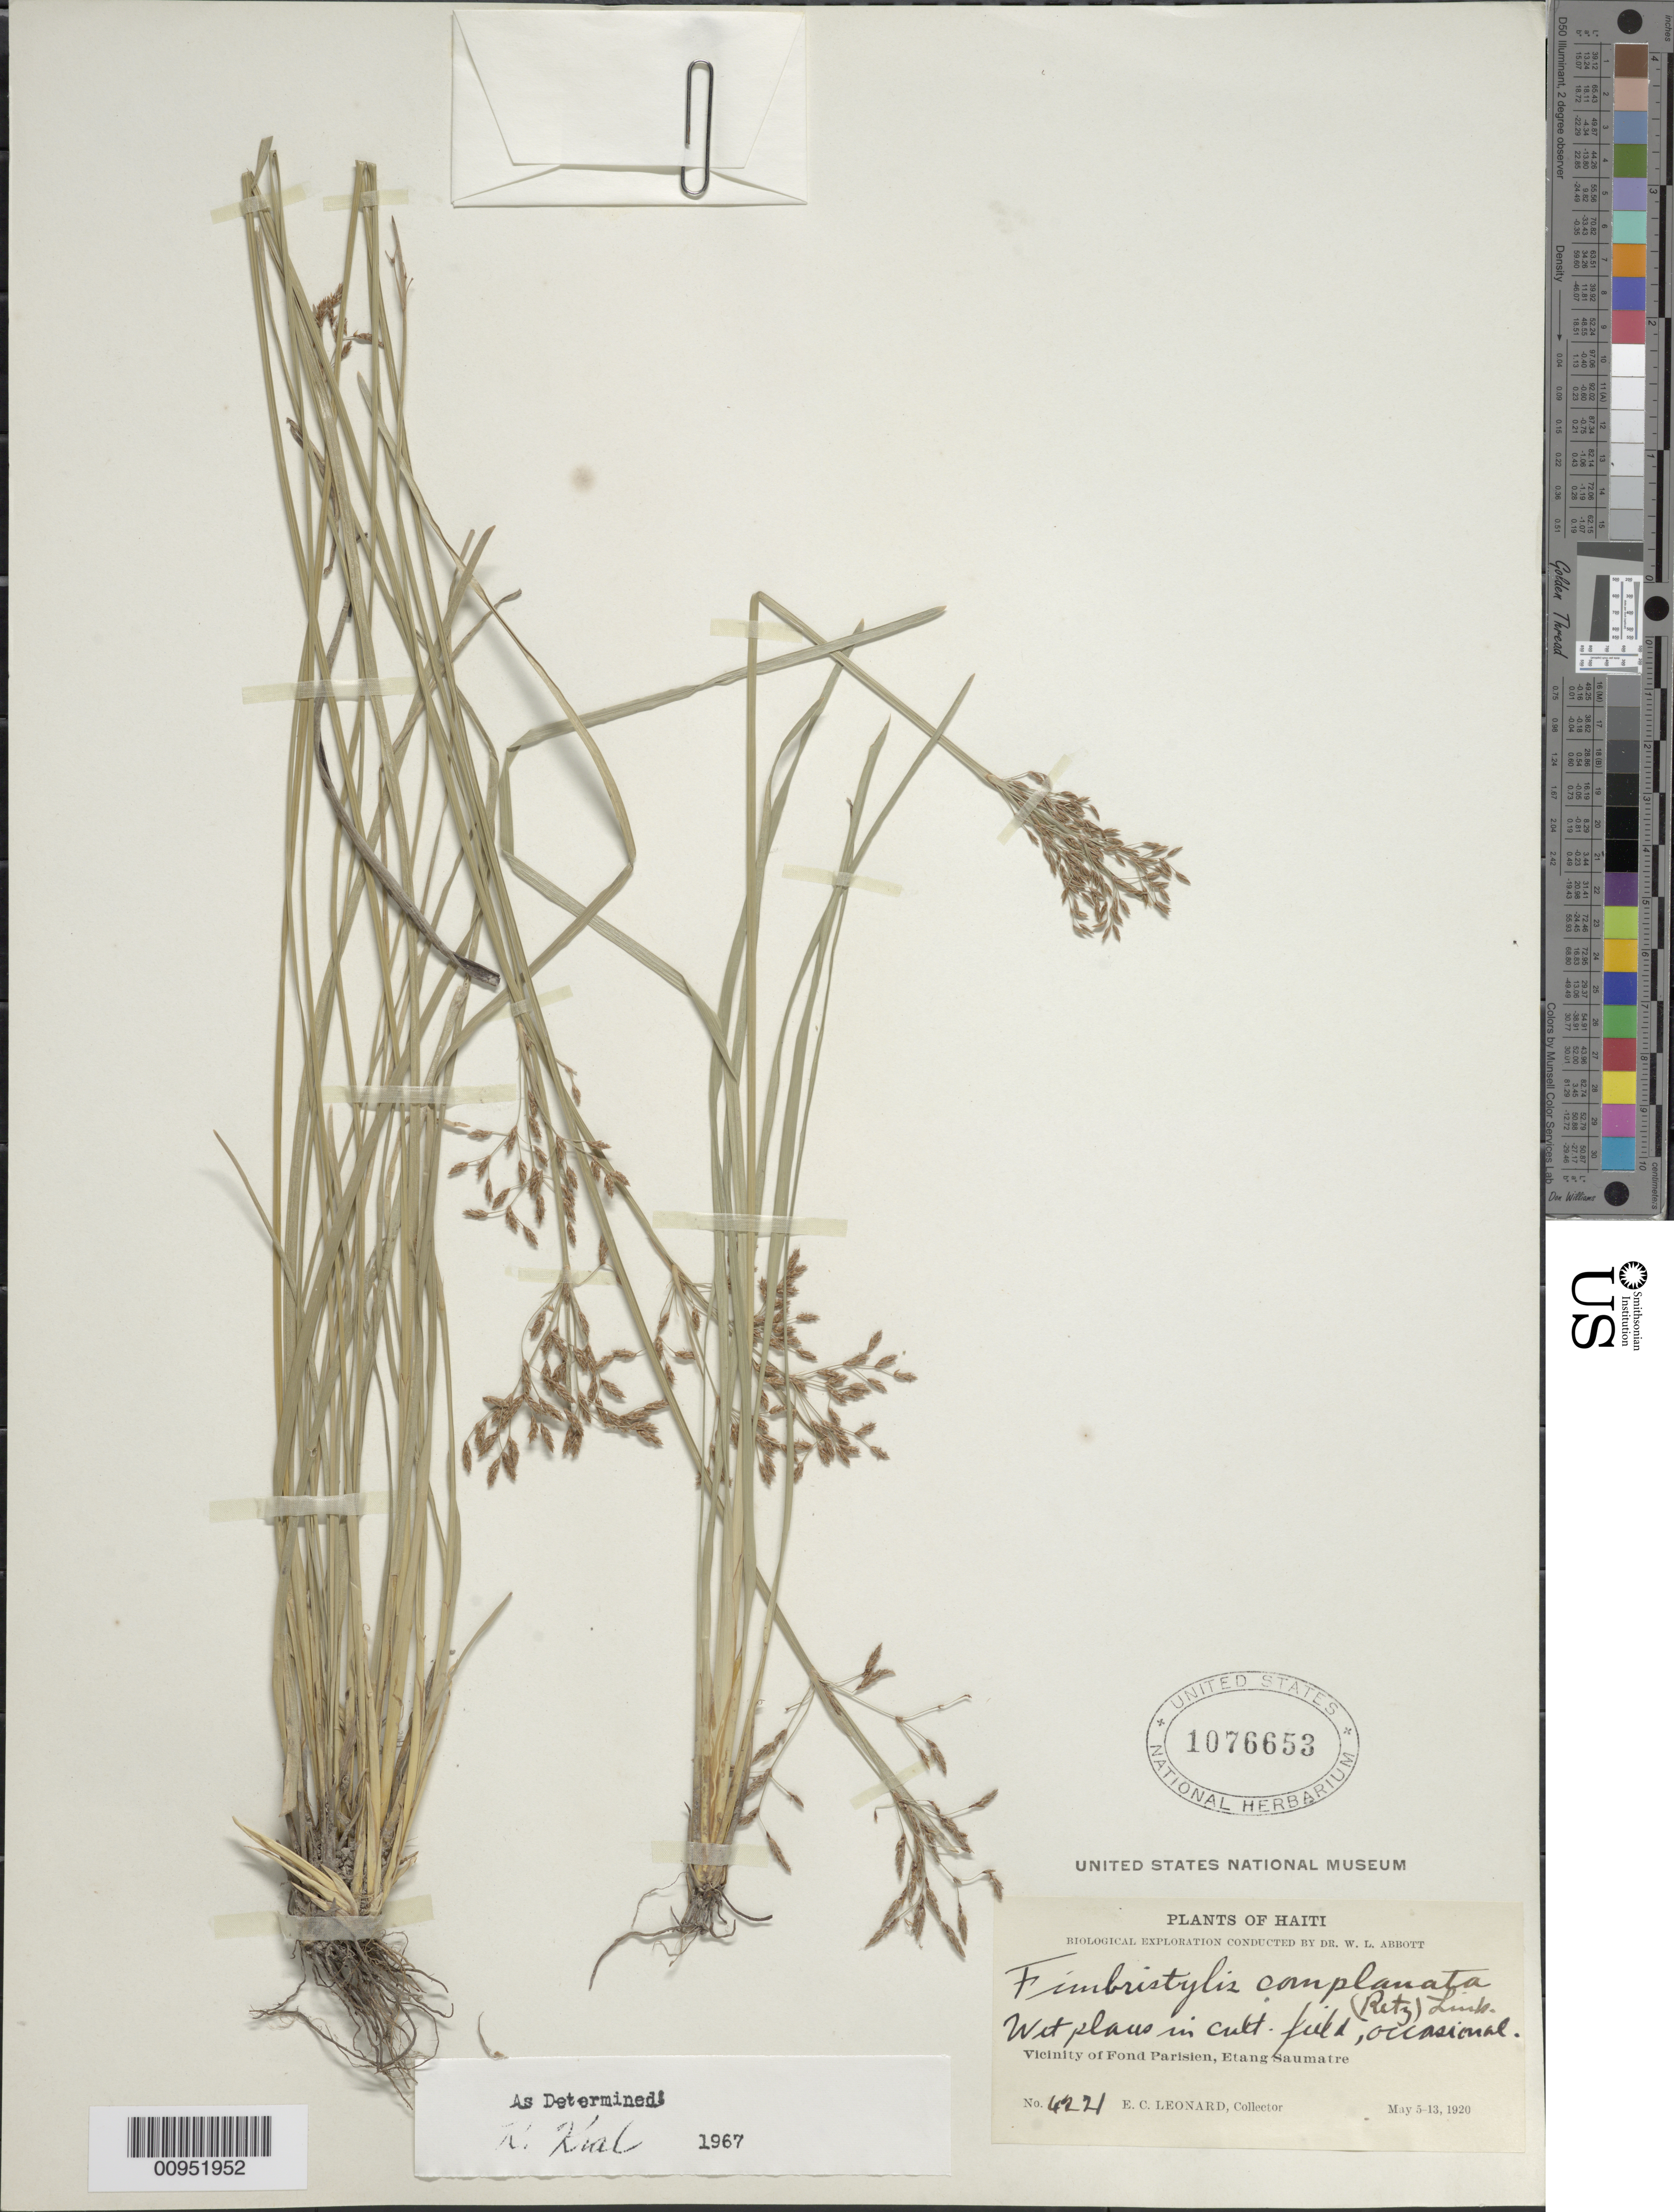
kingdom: Plantae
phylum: Tracheophyta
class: Liliopsida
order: Poales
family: Cyperaceae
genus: Fimbristylis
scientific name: Fimbristylis complanata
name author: (Retz.) Link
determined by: Kral, Robert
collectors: E. C. Leonard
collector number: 4221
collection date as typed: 05 May 1920 to 13 May 1920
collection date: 1920-05-05/1920-05-13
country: Haiti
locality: Vicinity of Fond Parisien, Etang Saumatre, cultivated field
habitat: Wet places in cultivated field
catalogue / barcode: US 1076653